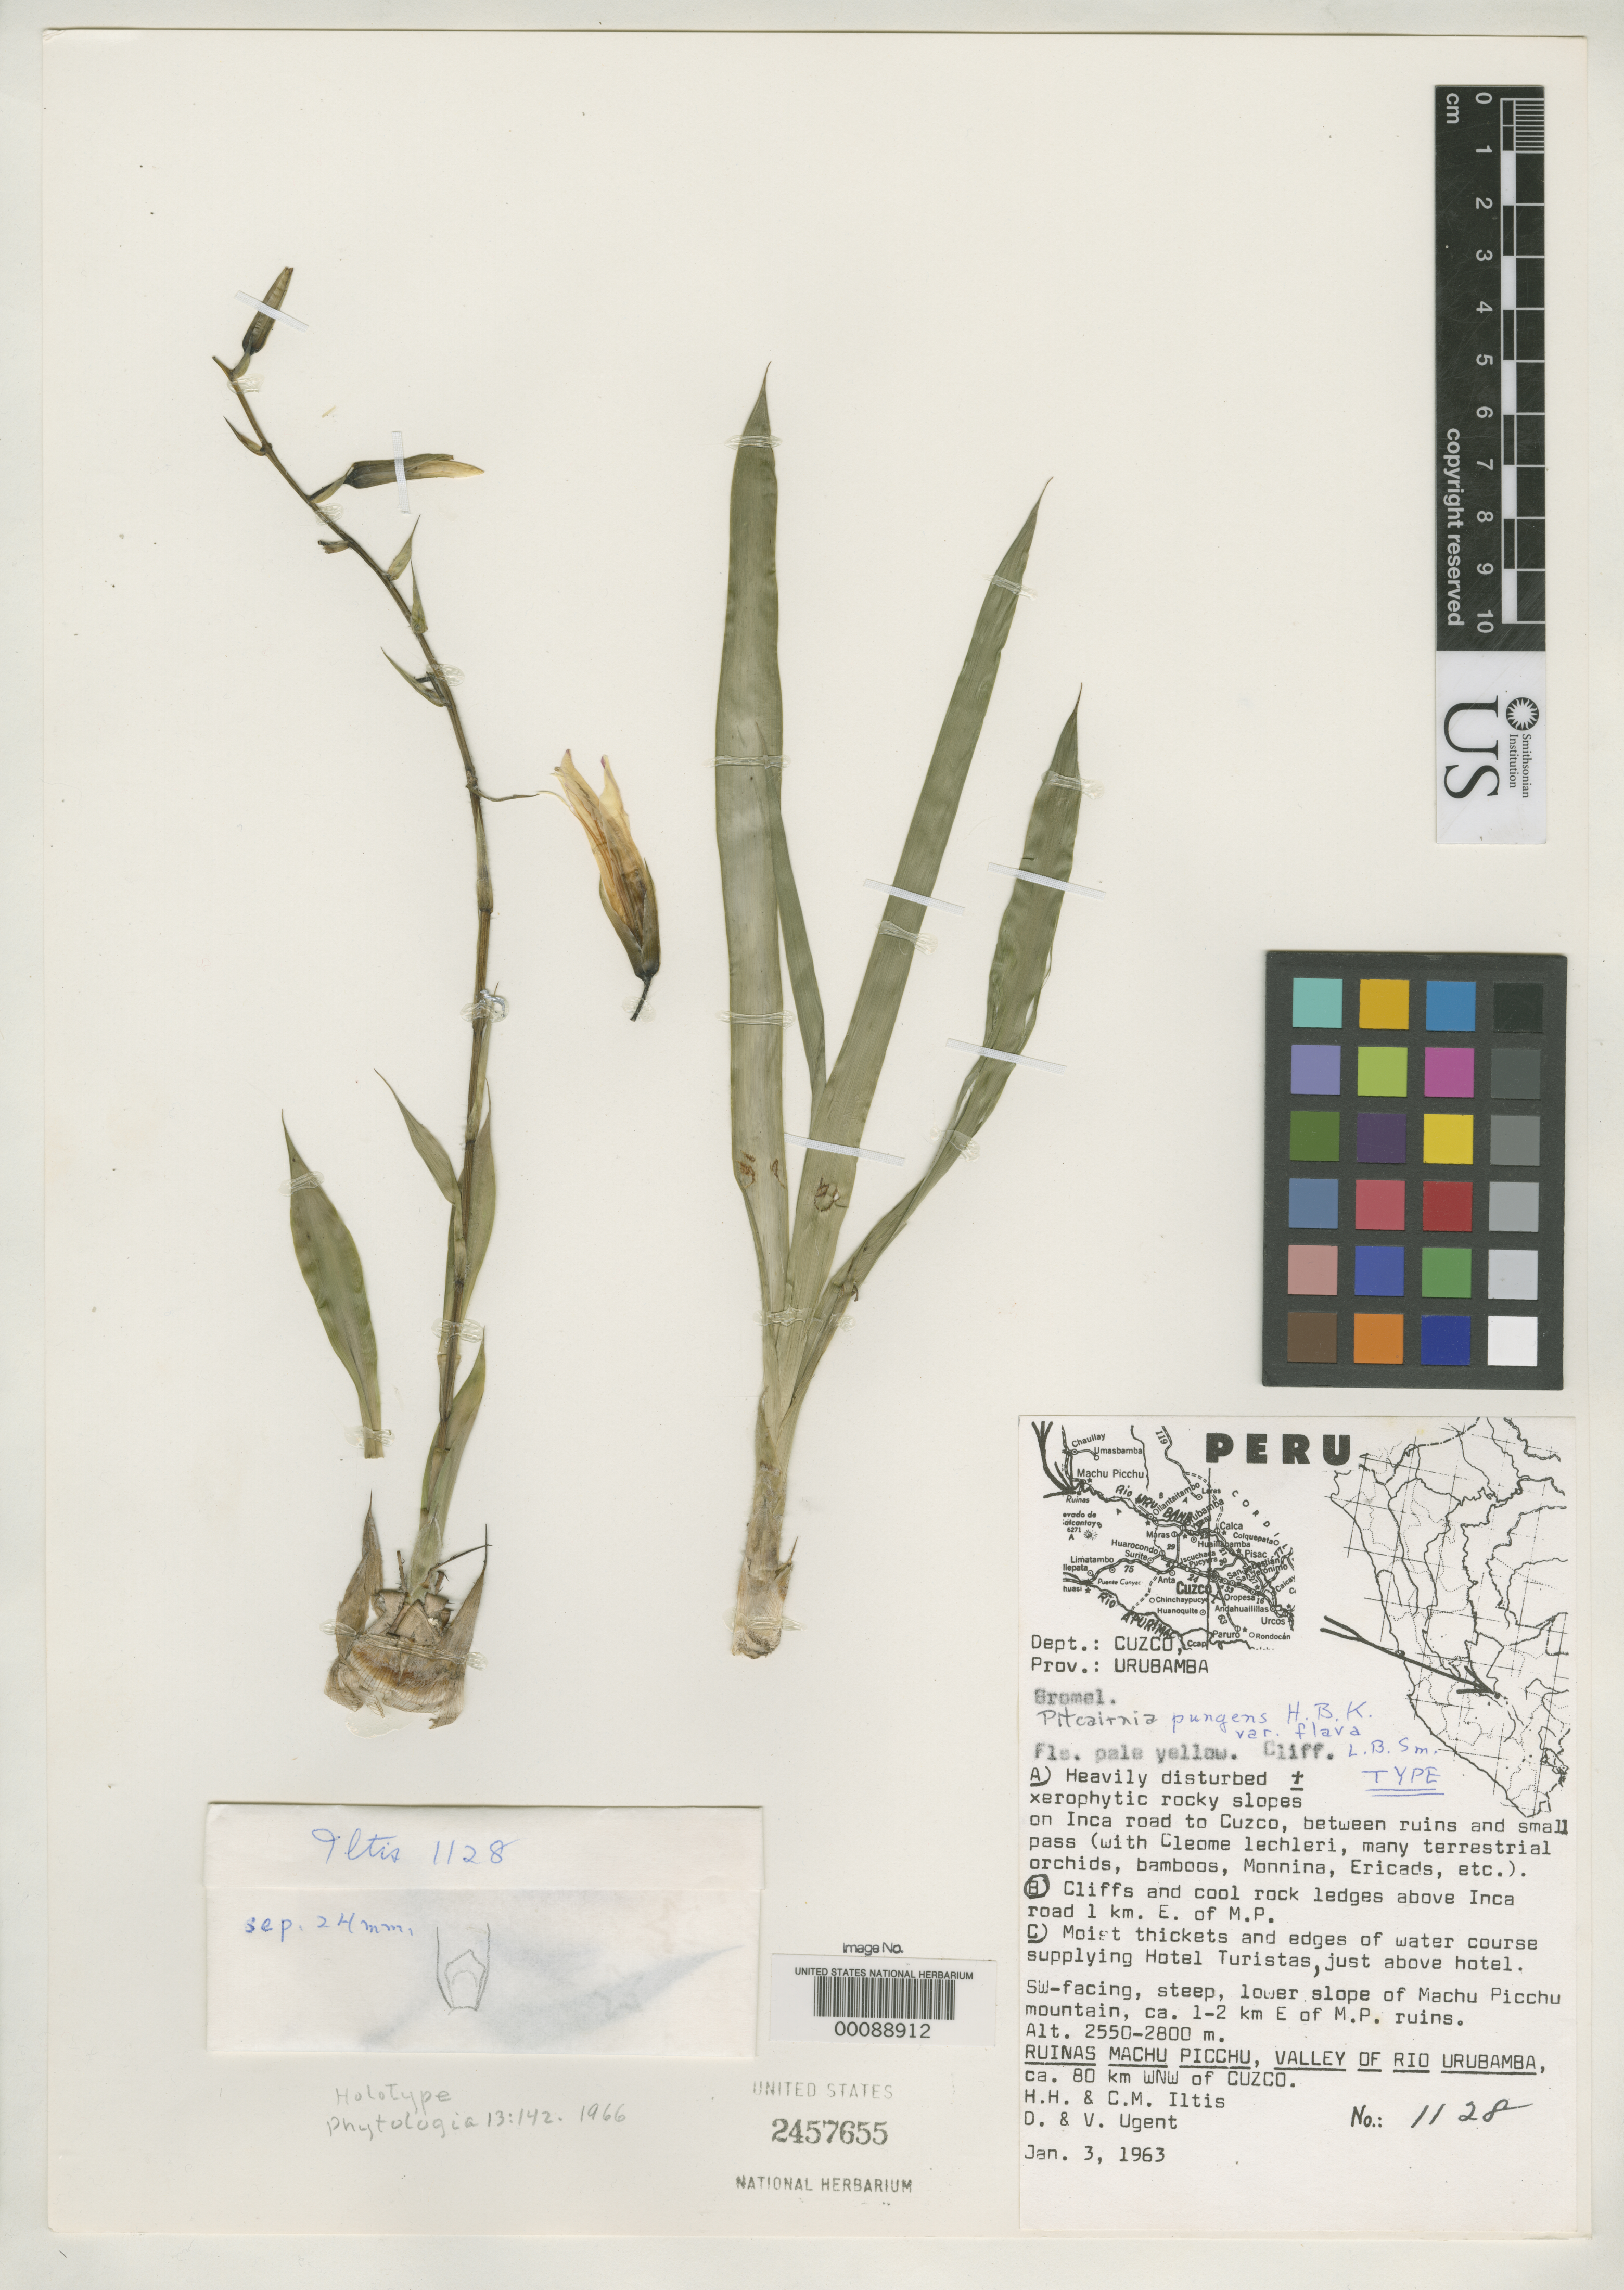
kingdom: Plantae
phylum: Tracheophyta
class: Liliopsida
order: Poales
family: Bromeliaceae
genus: Pitcairnia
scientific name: Pitcairnia pungens var. flava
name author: L.B. Sm.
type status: Holotype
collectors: H. H. Iltis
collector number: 1128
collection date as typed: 03 Jan 1963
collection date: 1963-01-03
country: Peru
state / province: Cusco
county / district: Urubamba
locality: Ruinas Machu Picchu, valley of Río Urubamba, ca. 80 km WNW of Cuzco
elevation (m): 2550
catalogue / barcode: US 2457655